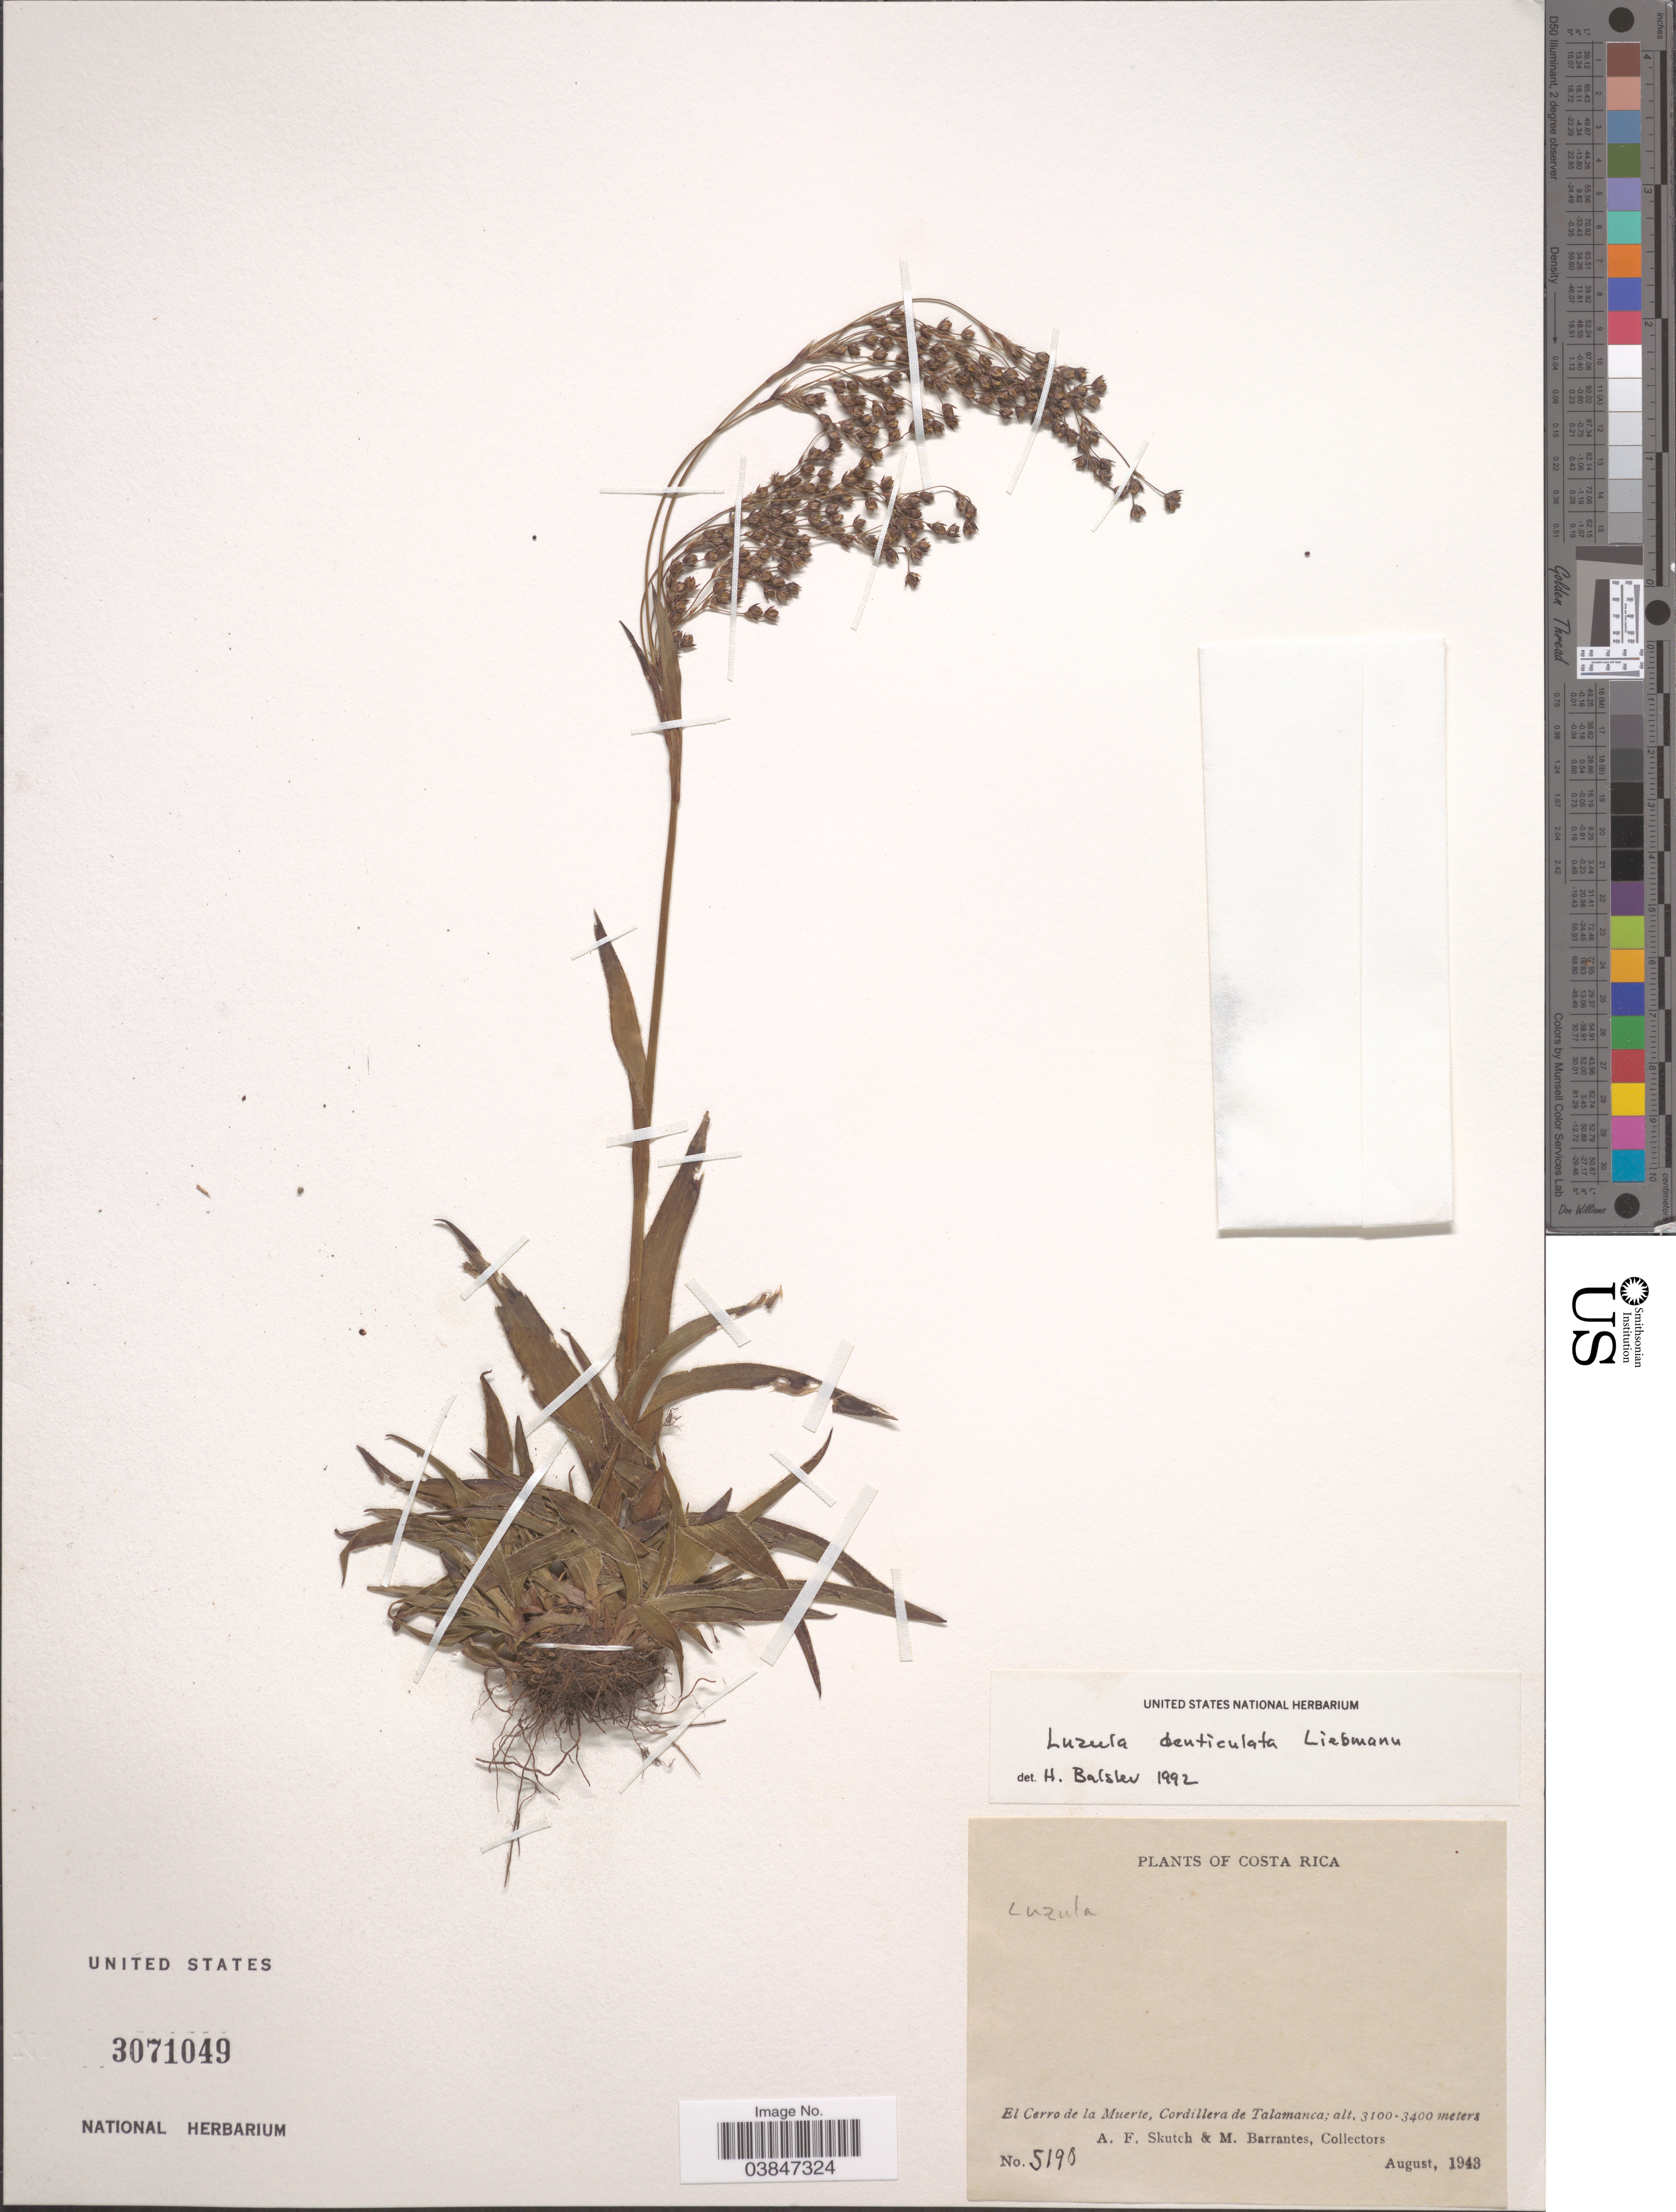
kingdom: Plantae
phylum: Tracheophyta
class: Liliopsida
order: Poales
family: Juncaceae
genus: Luzula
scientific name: Luzula denticulata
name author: Liebm.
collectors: A. F. Skutch & M. Barrantes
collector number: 5190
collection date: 1943-08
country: Costa Rica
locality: El Cerro de la Muerte, Cordillera de Talamanca.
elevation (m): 3100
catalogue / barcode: US 3071049